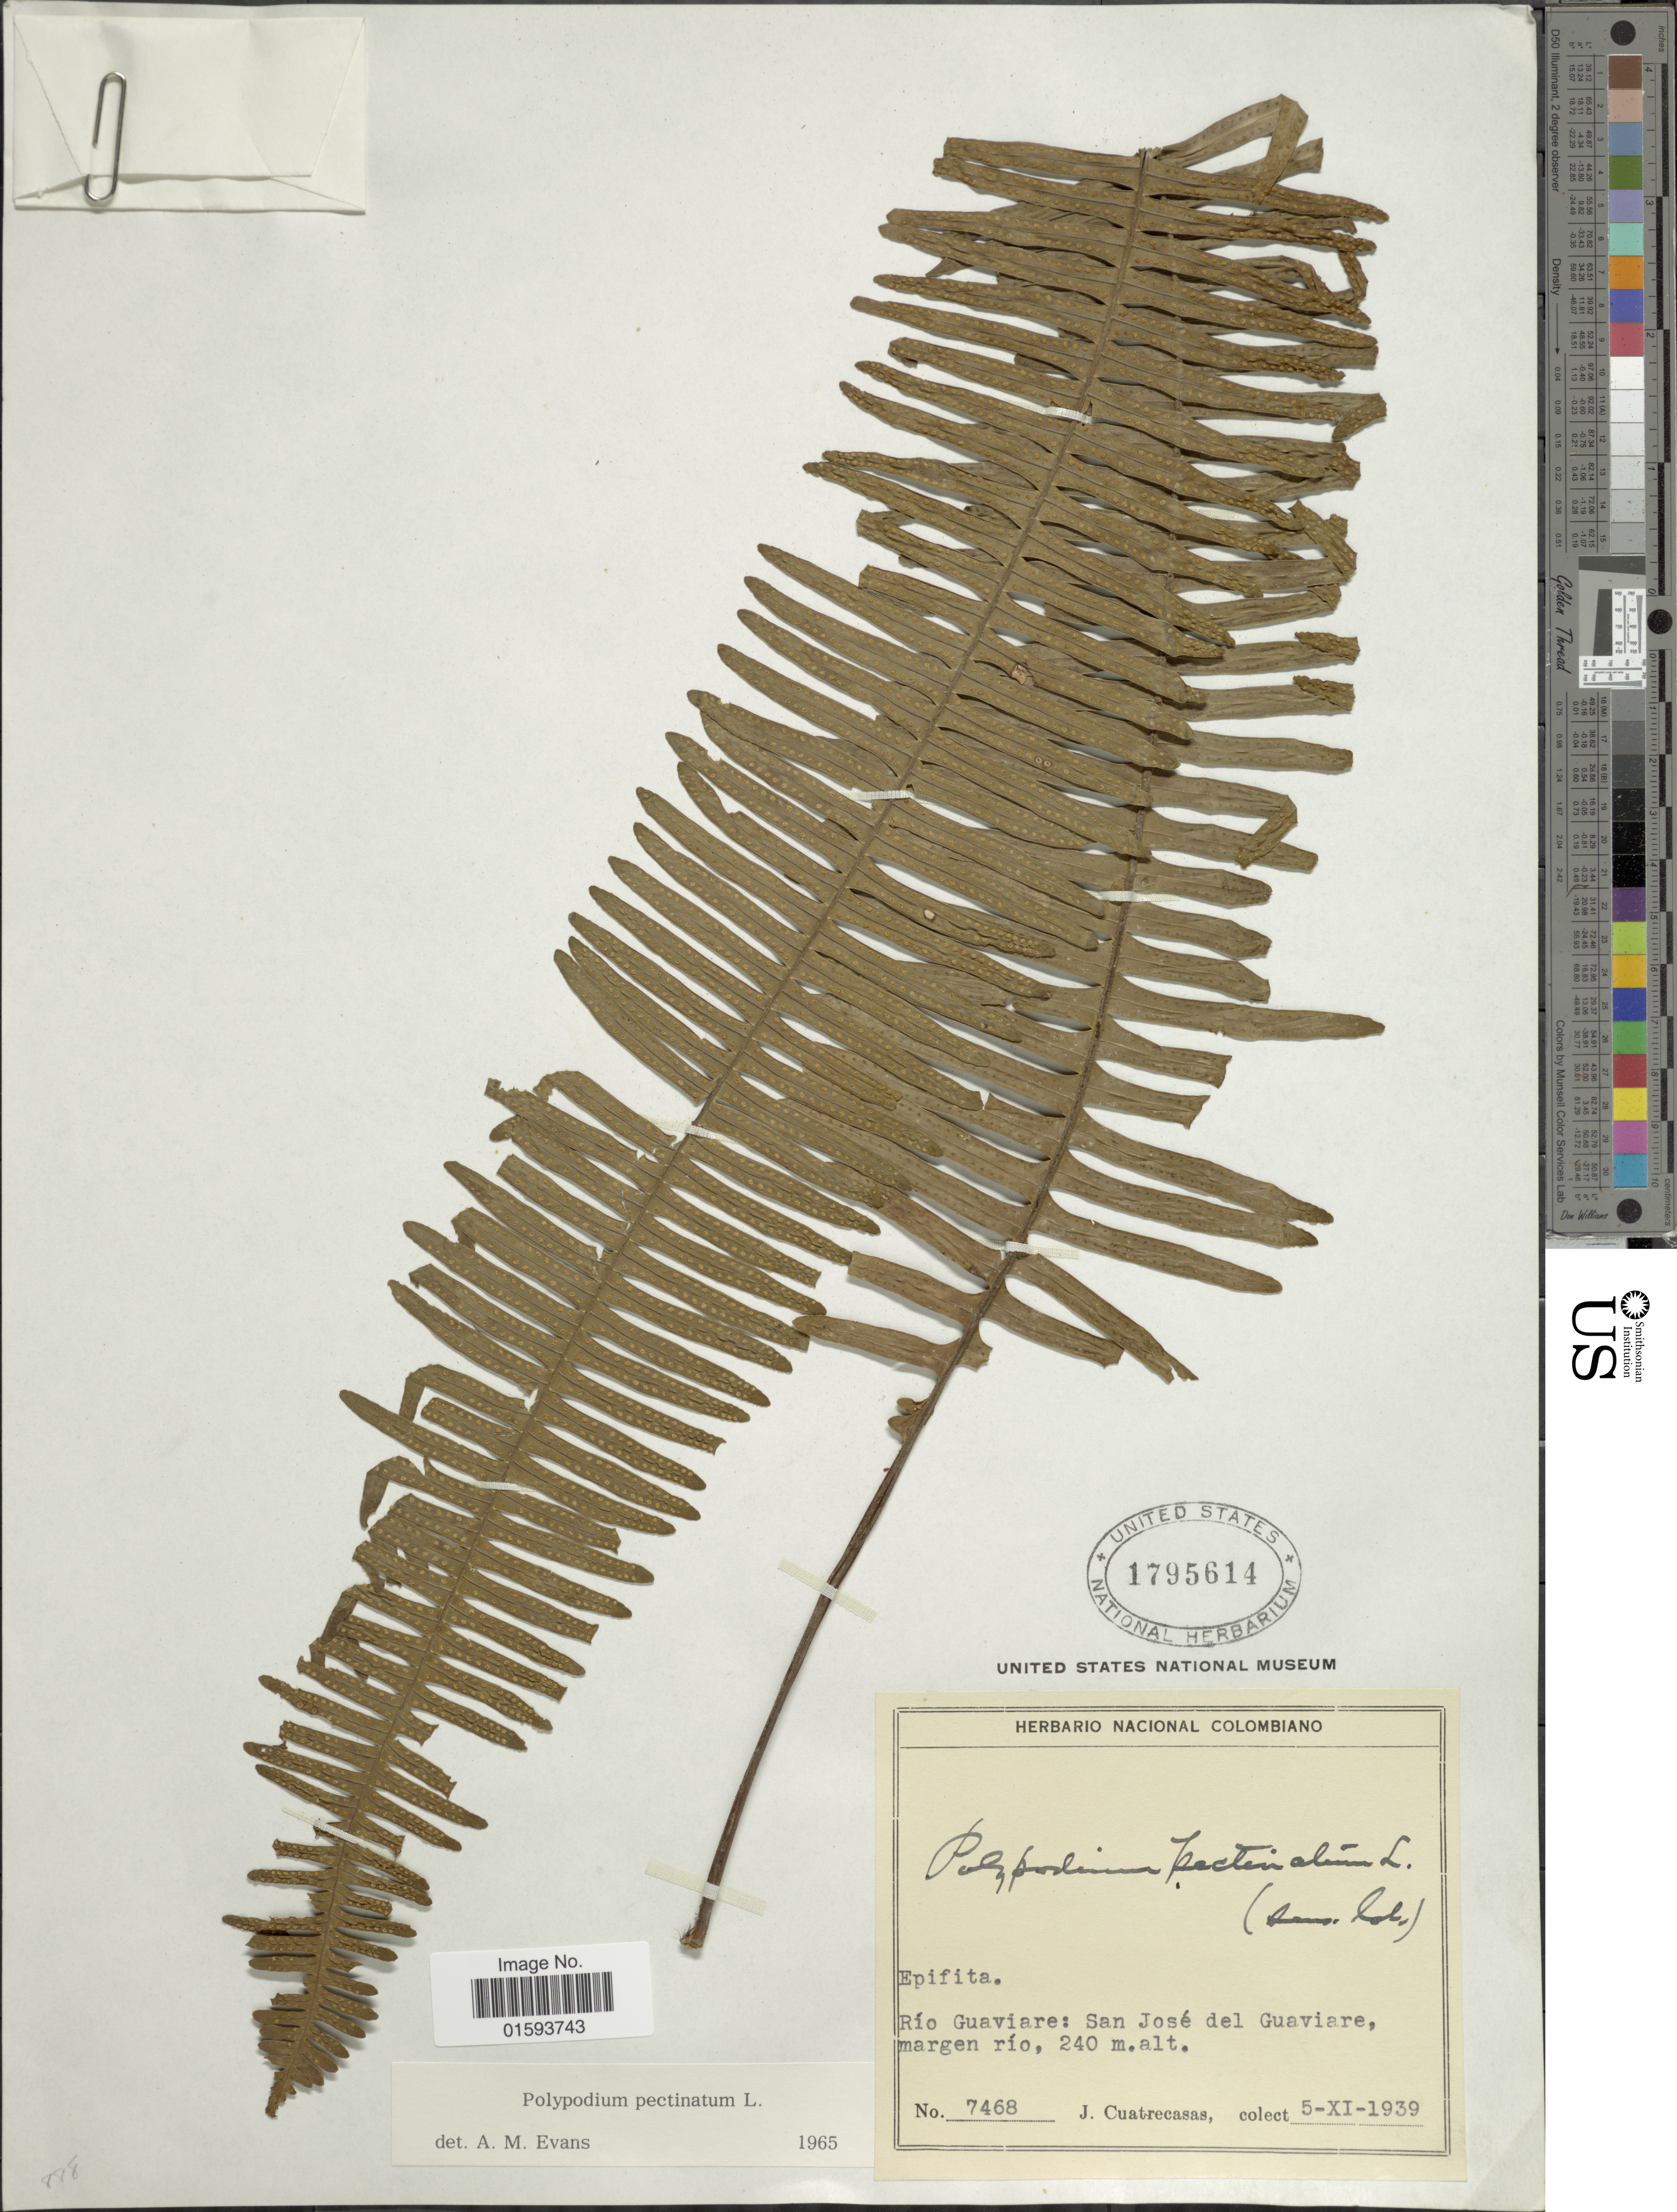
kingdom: Plantae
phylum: Tracheophyta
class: Polypodiopsida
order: Polypodiales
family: Polypodiaceae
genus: Pecluma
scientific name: Pecluma pectinata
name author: (L.) M.G. Price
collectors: J. Cuatrecasas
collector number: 7468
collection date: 1939-11-05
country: Colombia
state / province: Guaviare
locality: Rio Guaviare: San Jose del Guaviare, margen rio.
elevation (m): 240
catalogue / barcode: US 1795614